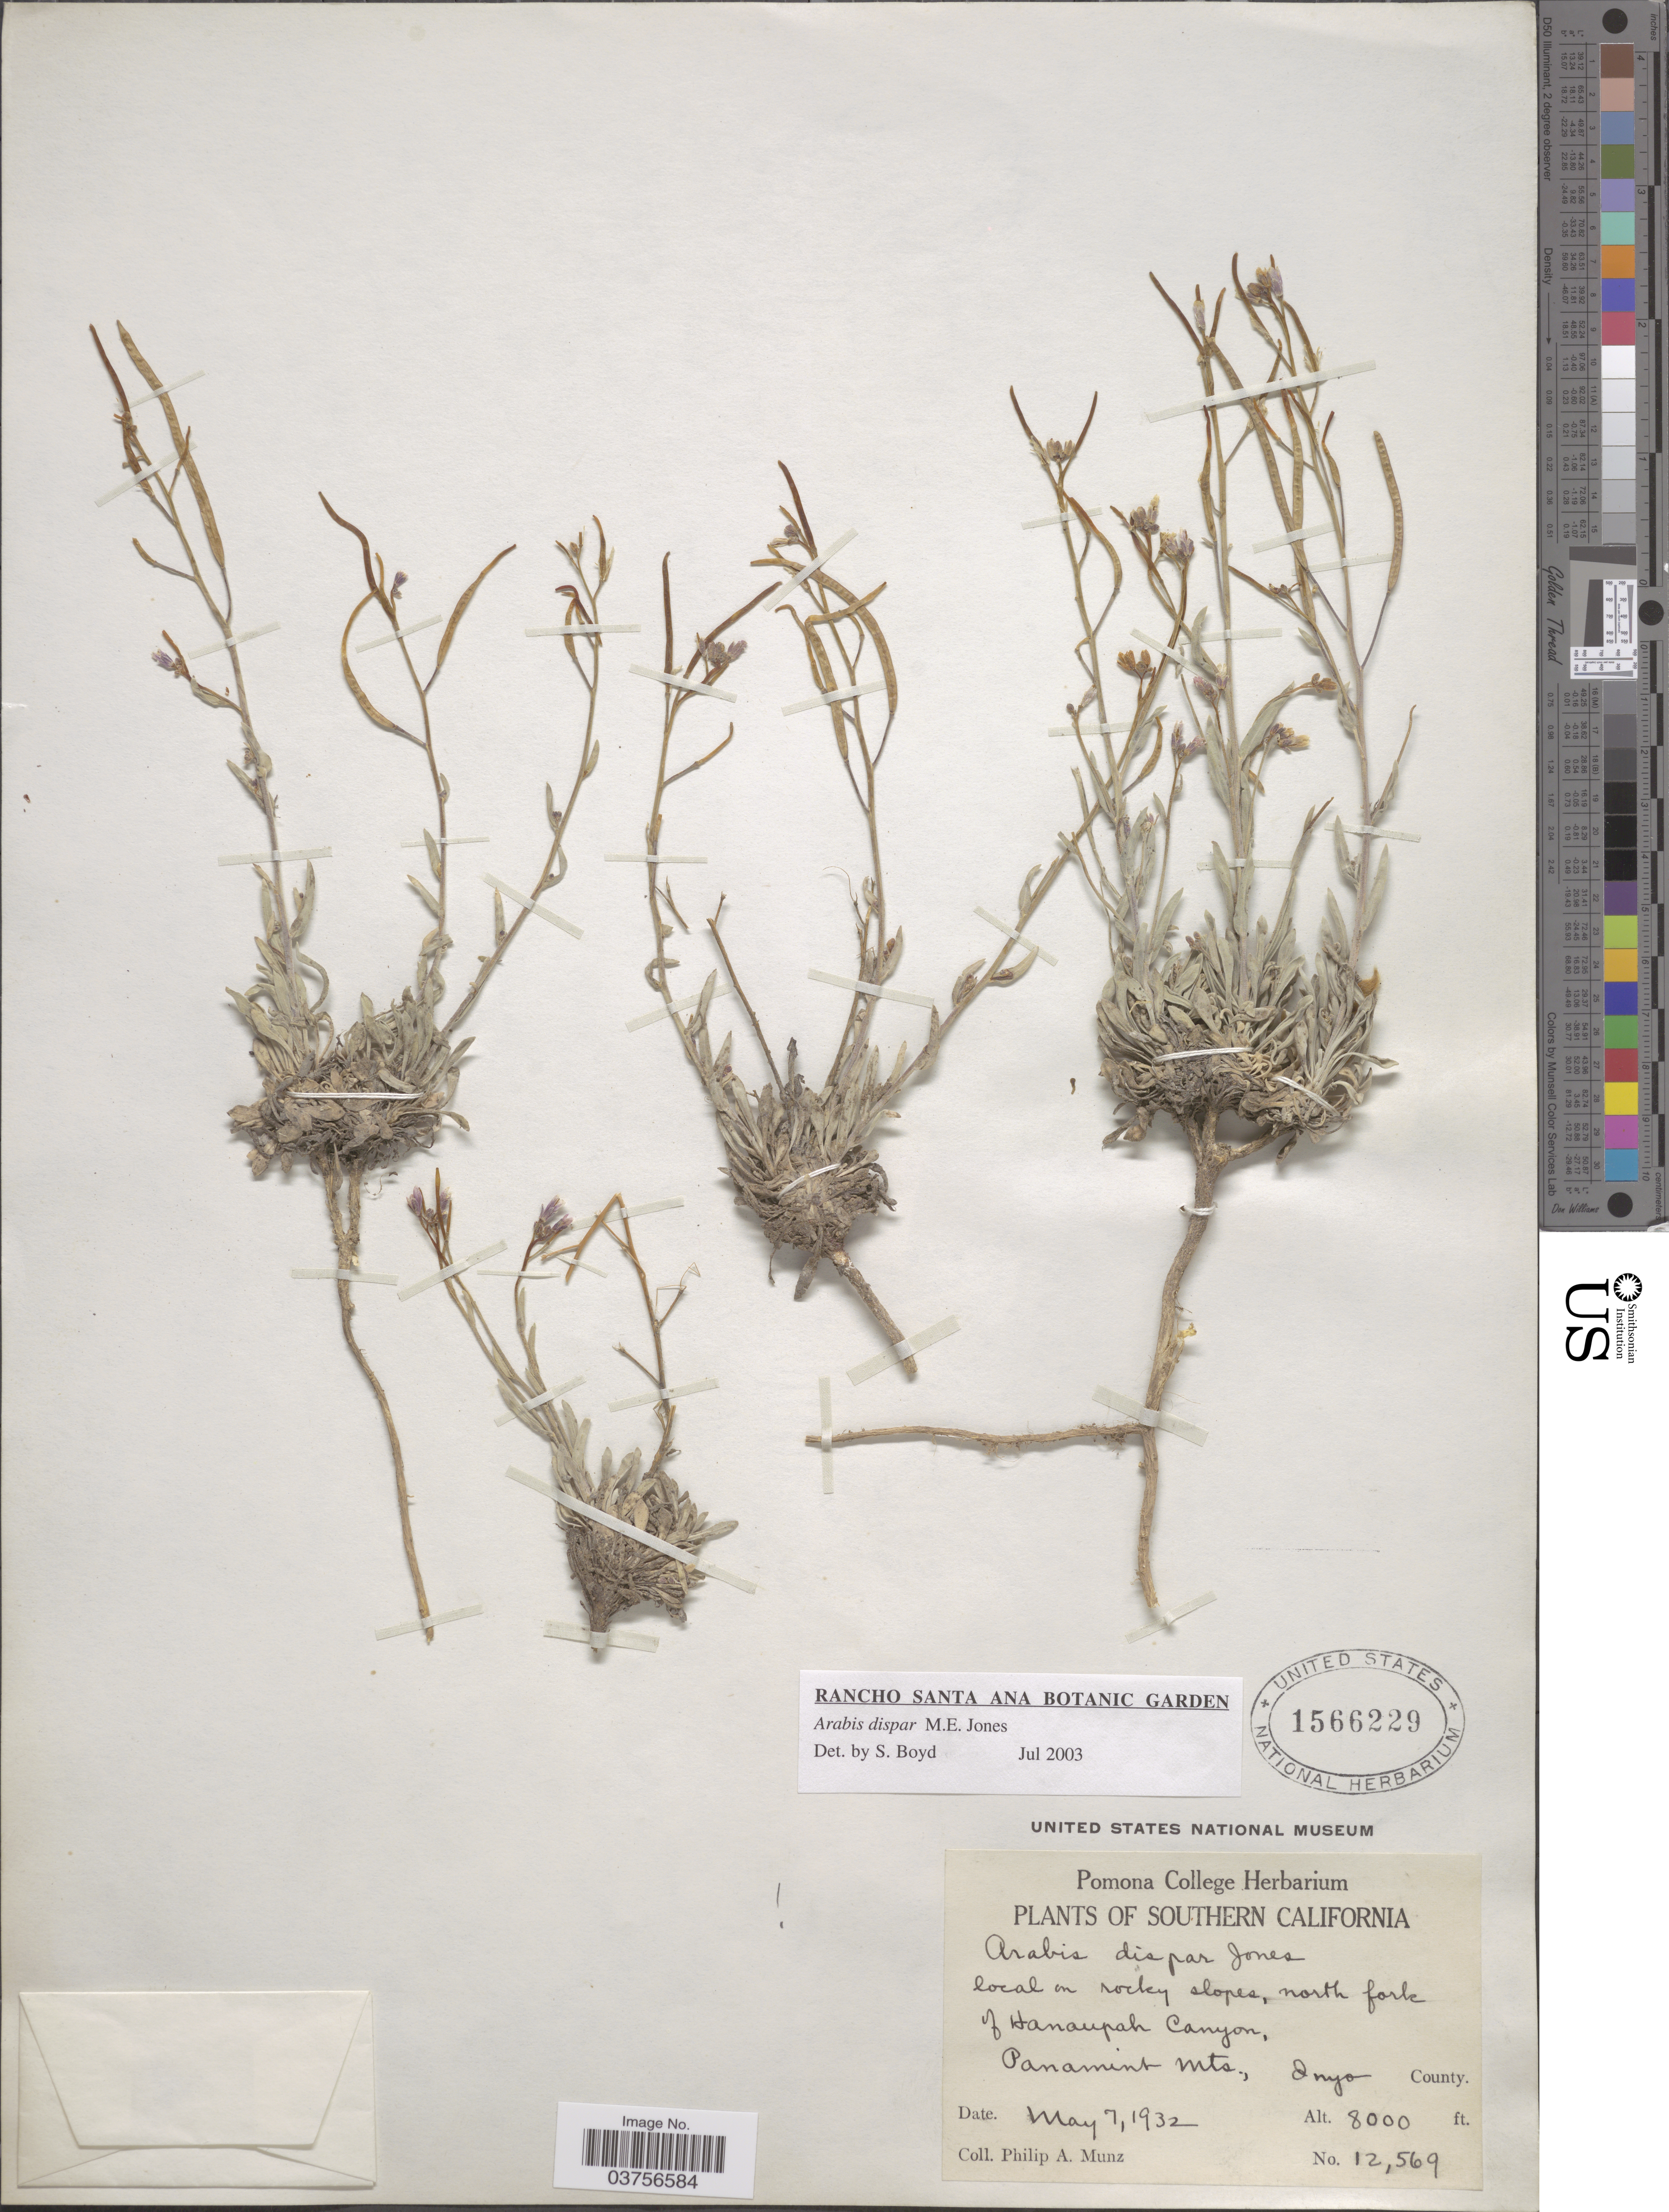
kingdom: Plantae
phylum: Tracheophyta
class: Magnoliopsida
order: Brassicales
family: Brassicaceae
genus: Arabis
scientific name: Arabis dispar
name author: M.E. Jones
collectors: P. A. Munz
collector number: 12569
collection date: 1932-05-07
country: United States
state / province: California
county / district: Inyo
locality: Southern California. North fork of Hanaupah Canyon, Panamint Mts., Inyo County.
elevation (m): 2438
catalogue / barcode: US 1566229